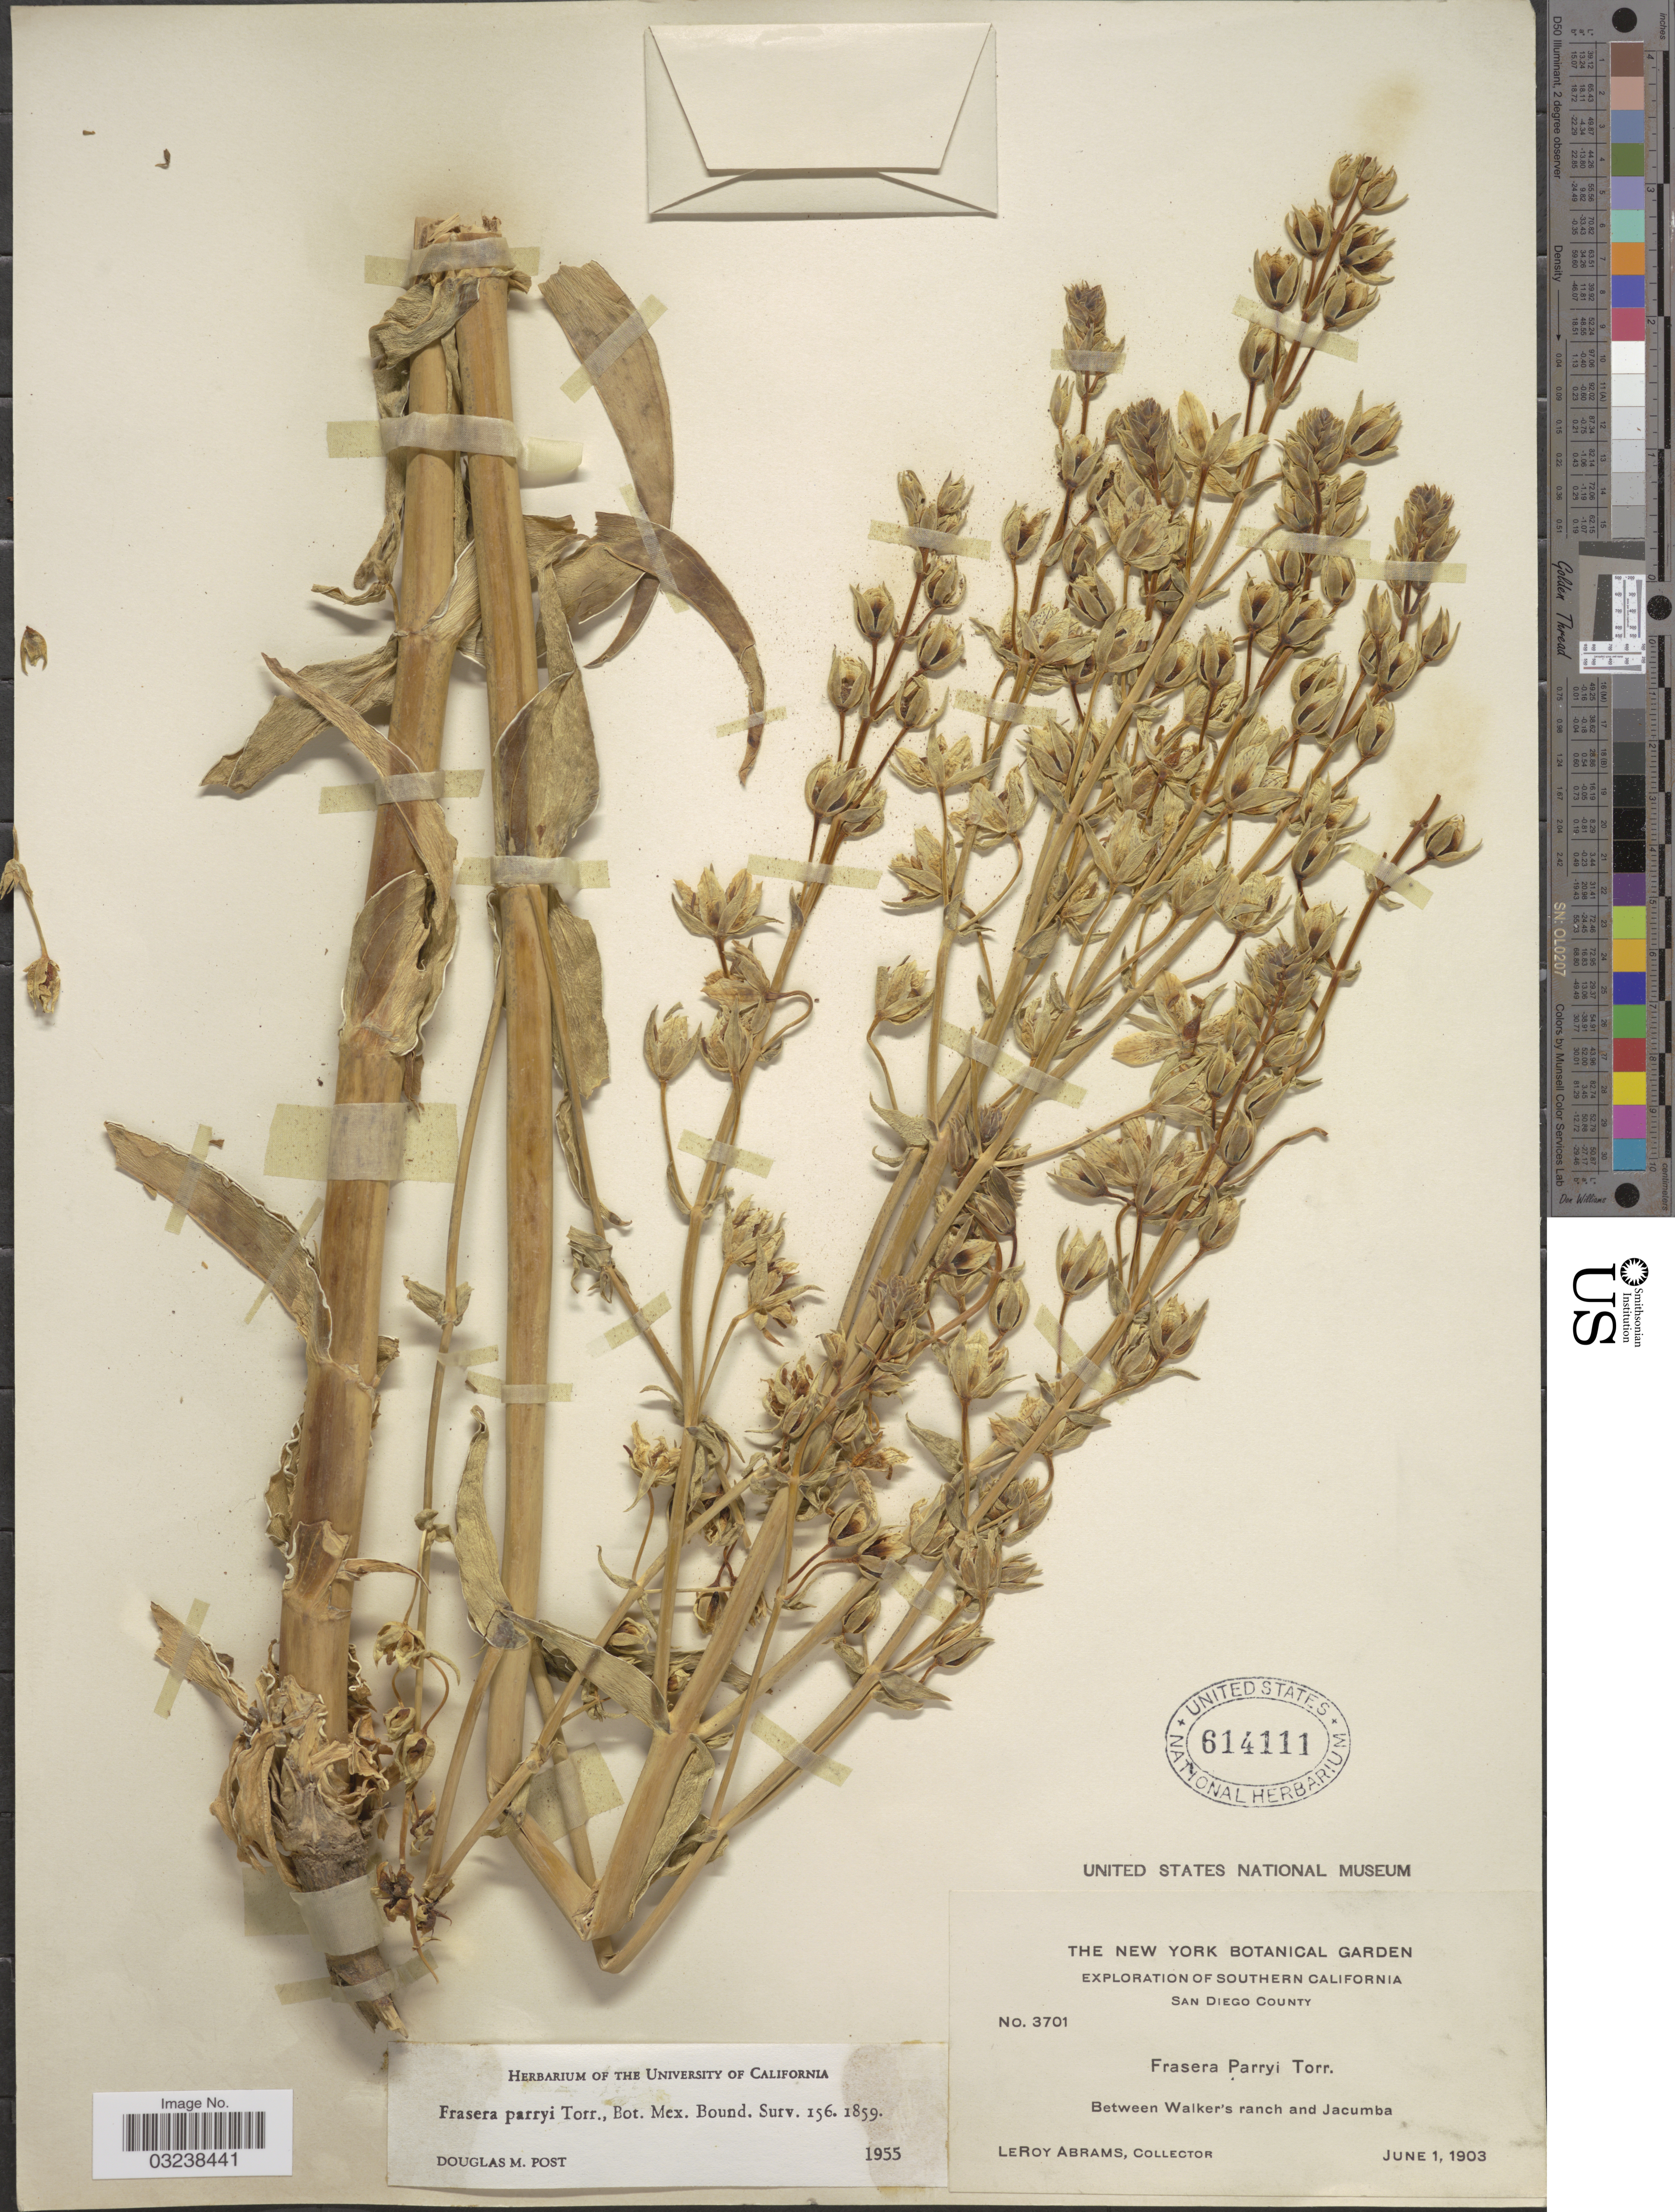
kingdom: Plantae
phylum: Tracheophyta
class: Magnoliopsida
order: Gentianales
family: Gentianaceae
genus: Swertia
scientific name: Swertia parryi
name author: (Torr.) Kuntze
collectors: L. Abrams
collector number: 3701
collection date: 1903-06-01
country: United States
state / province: California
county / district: San Diego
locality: Southern California. San Diego County. Between Walker's ranch and Jacumba.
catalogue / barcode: US 614111